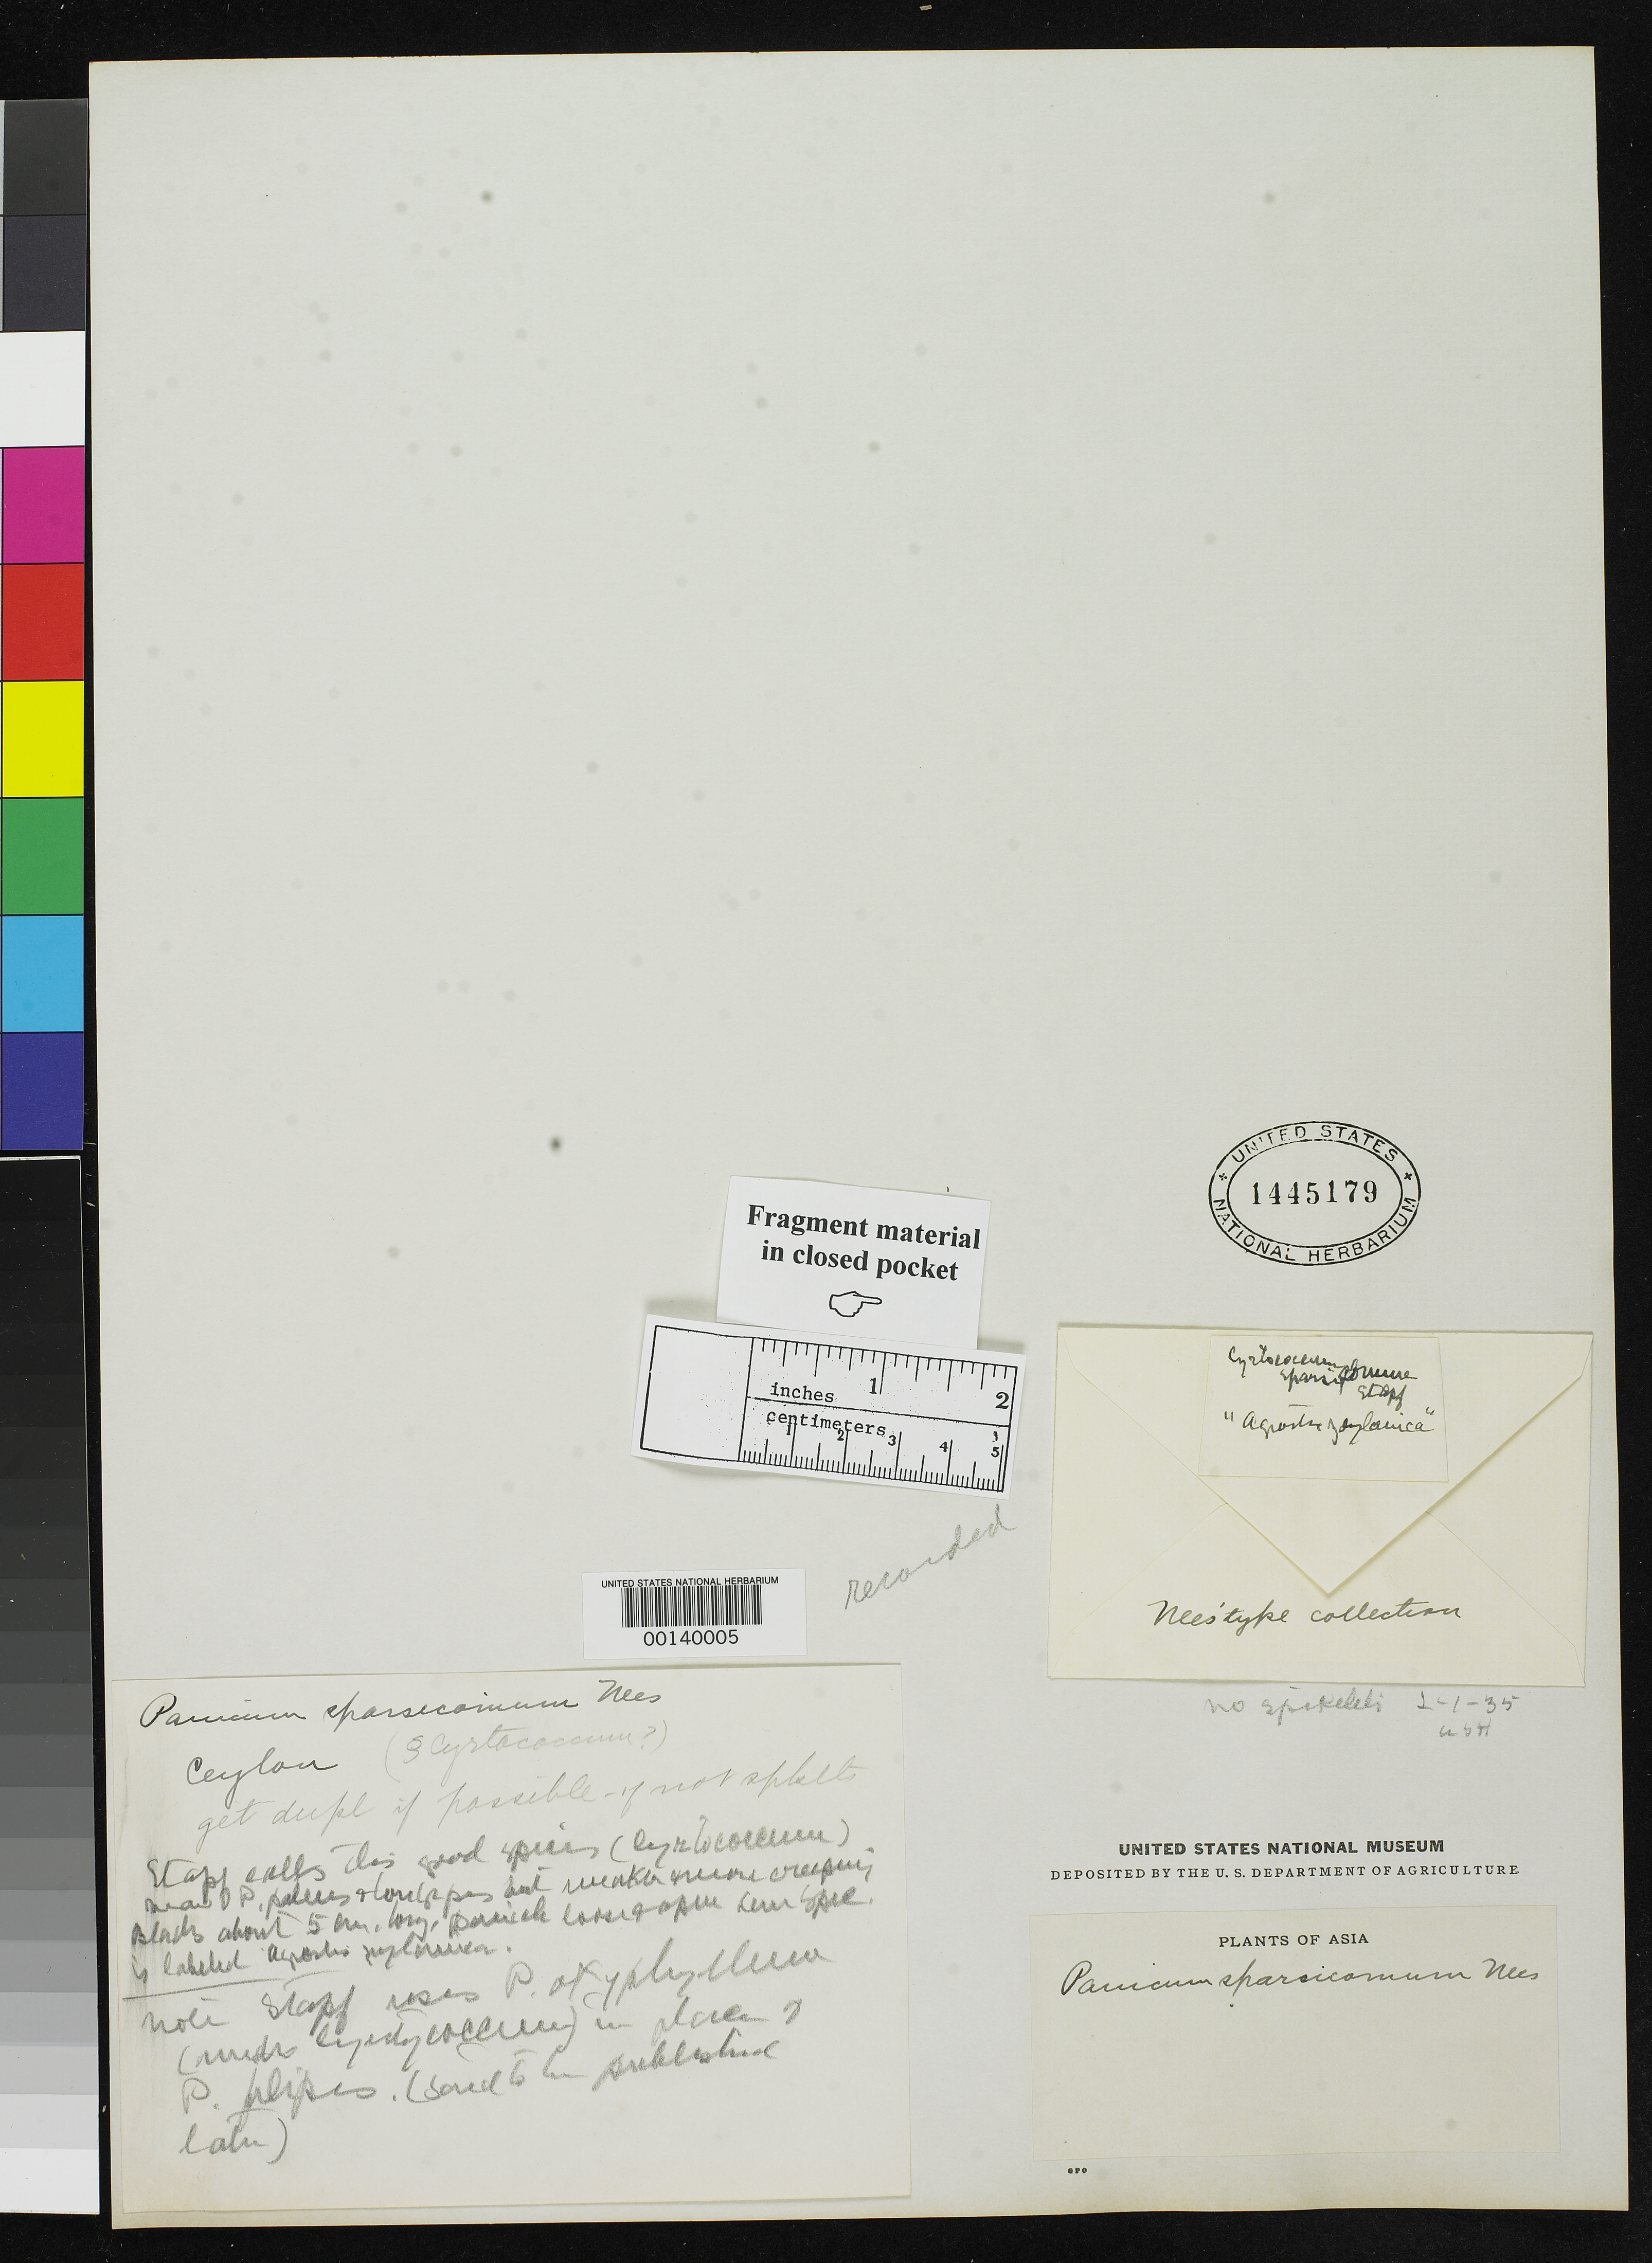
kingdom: Plantae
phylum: Tracheophyta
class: Liliopsida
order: Poales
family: Poaceae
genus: Panicum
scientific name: Panicum sparsicomum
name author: Nees ex Steud.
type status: Type Fragment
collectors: G. H. K. Thwaites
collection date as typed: without date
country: Sri Lanka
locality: Ceylon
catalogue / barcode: US 1445179